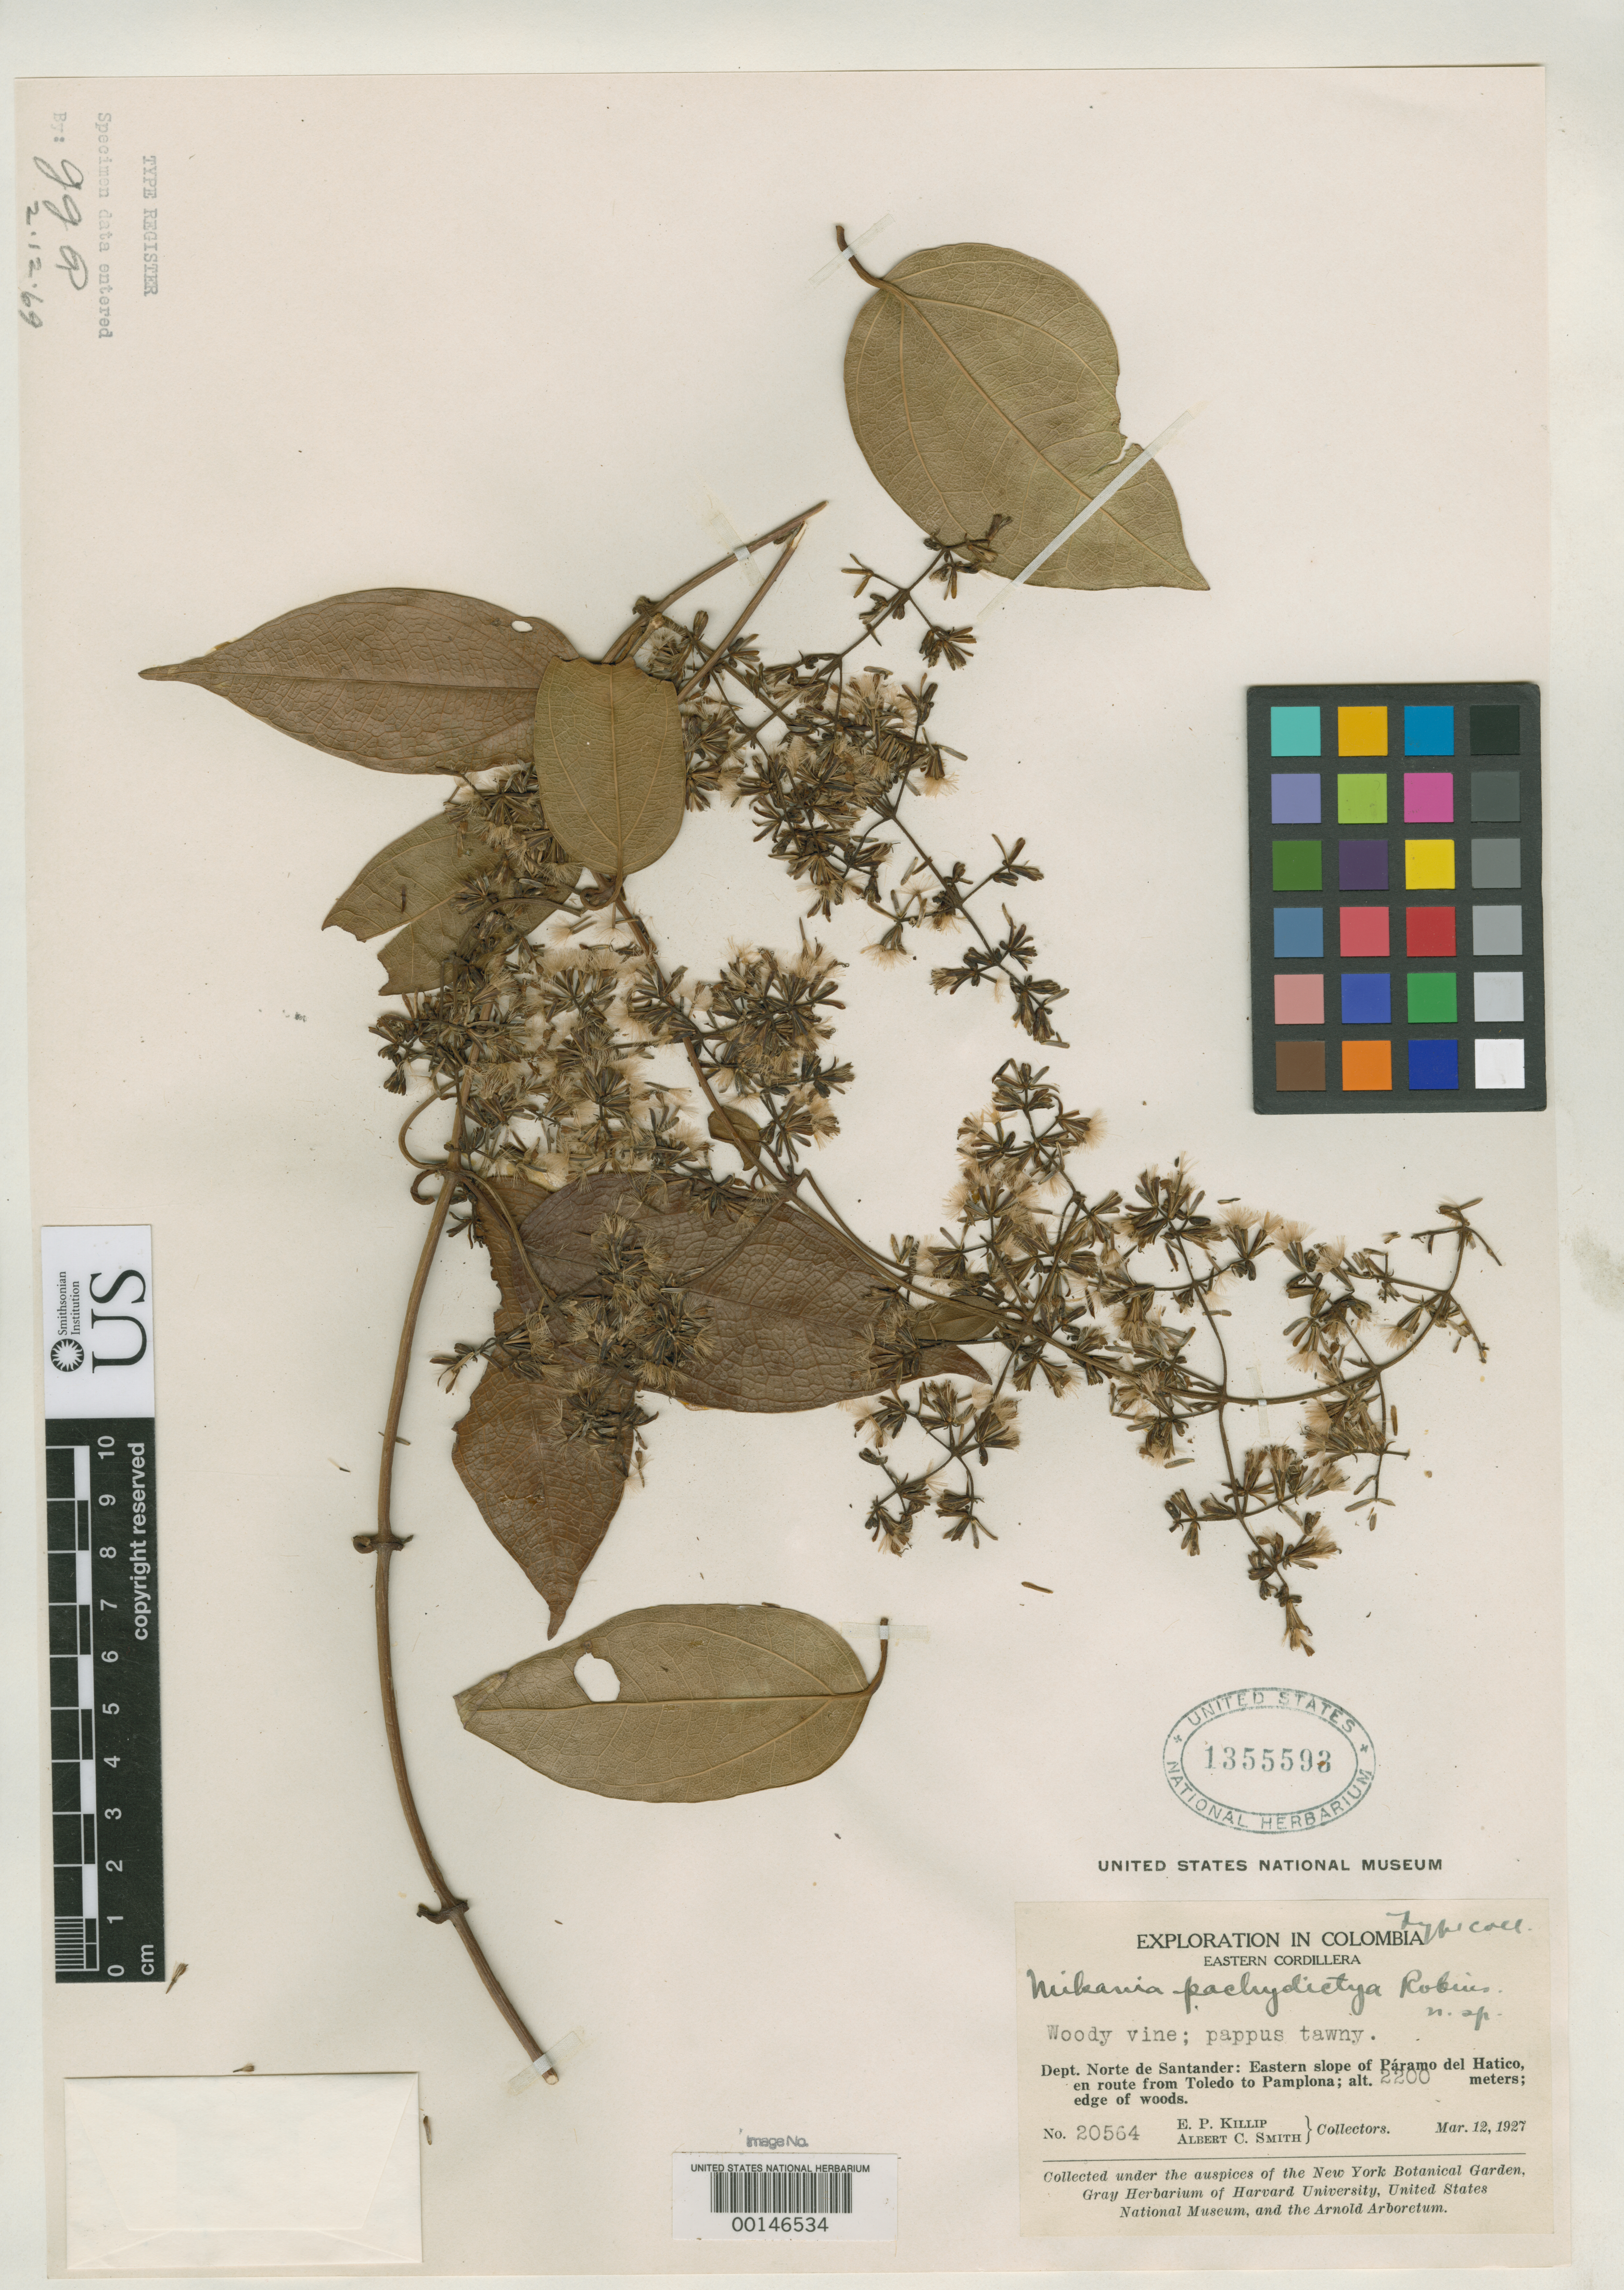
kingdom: Plantae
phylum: Tracheophyta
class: Magnoliopsida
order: Asterales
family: Asteraceae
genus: Mikania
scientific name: Mikania pachydictya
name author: B.L. Rob.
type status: Isotype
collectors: E. P. Killip & A. C. Smith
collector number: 20564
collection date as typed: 12 Mar 1927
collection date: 1927-03-12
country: Colombia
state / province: Norte de Santander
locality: Between Toledo and Pamplona, E slope of Páramo del Hatico.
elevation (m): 2200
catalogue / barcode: US 1355593